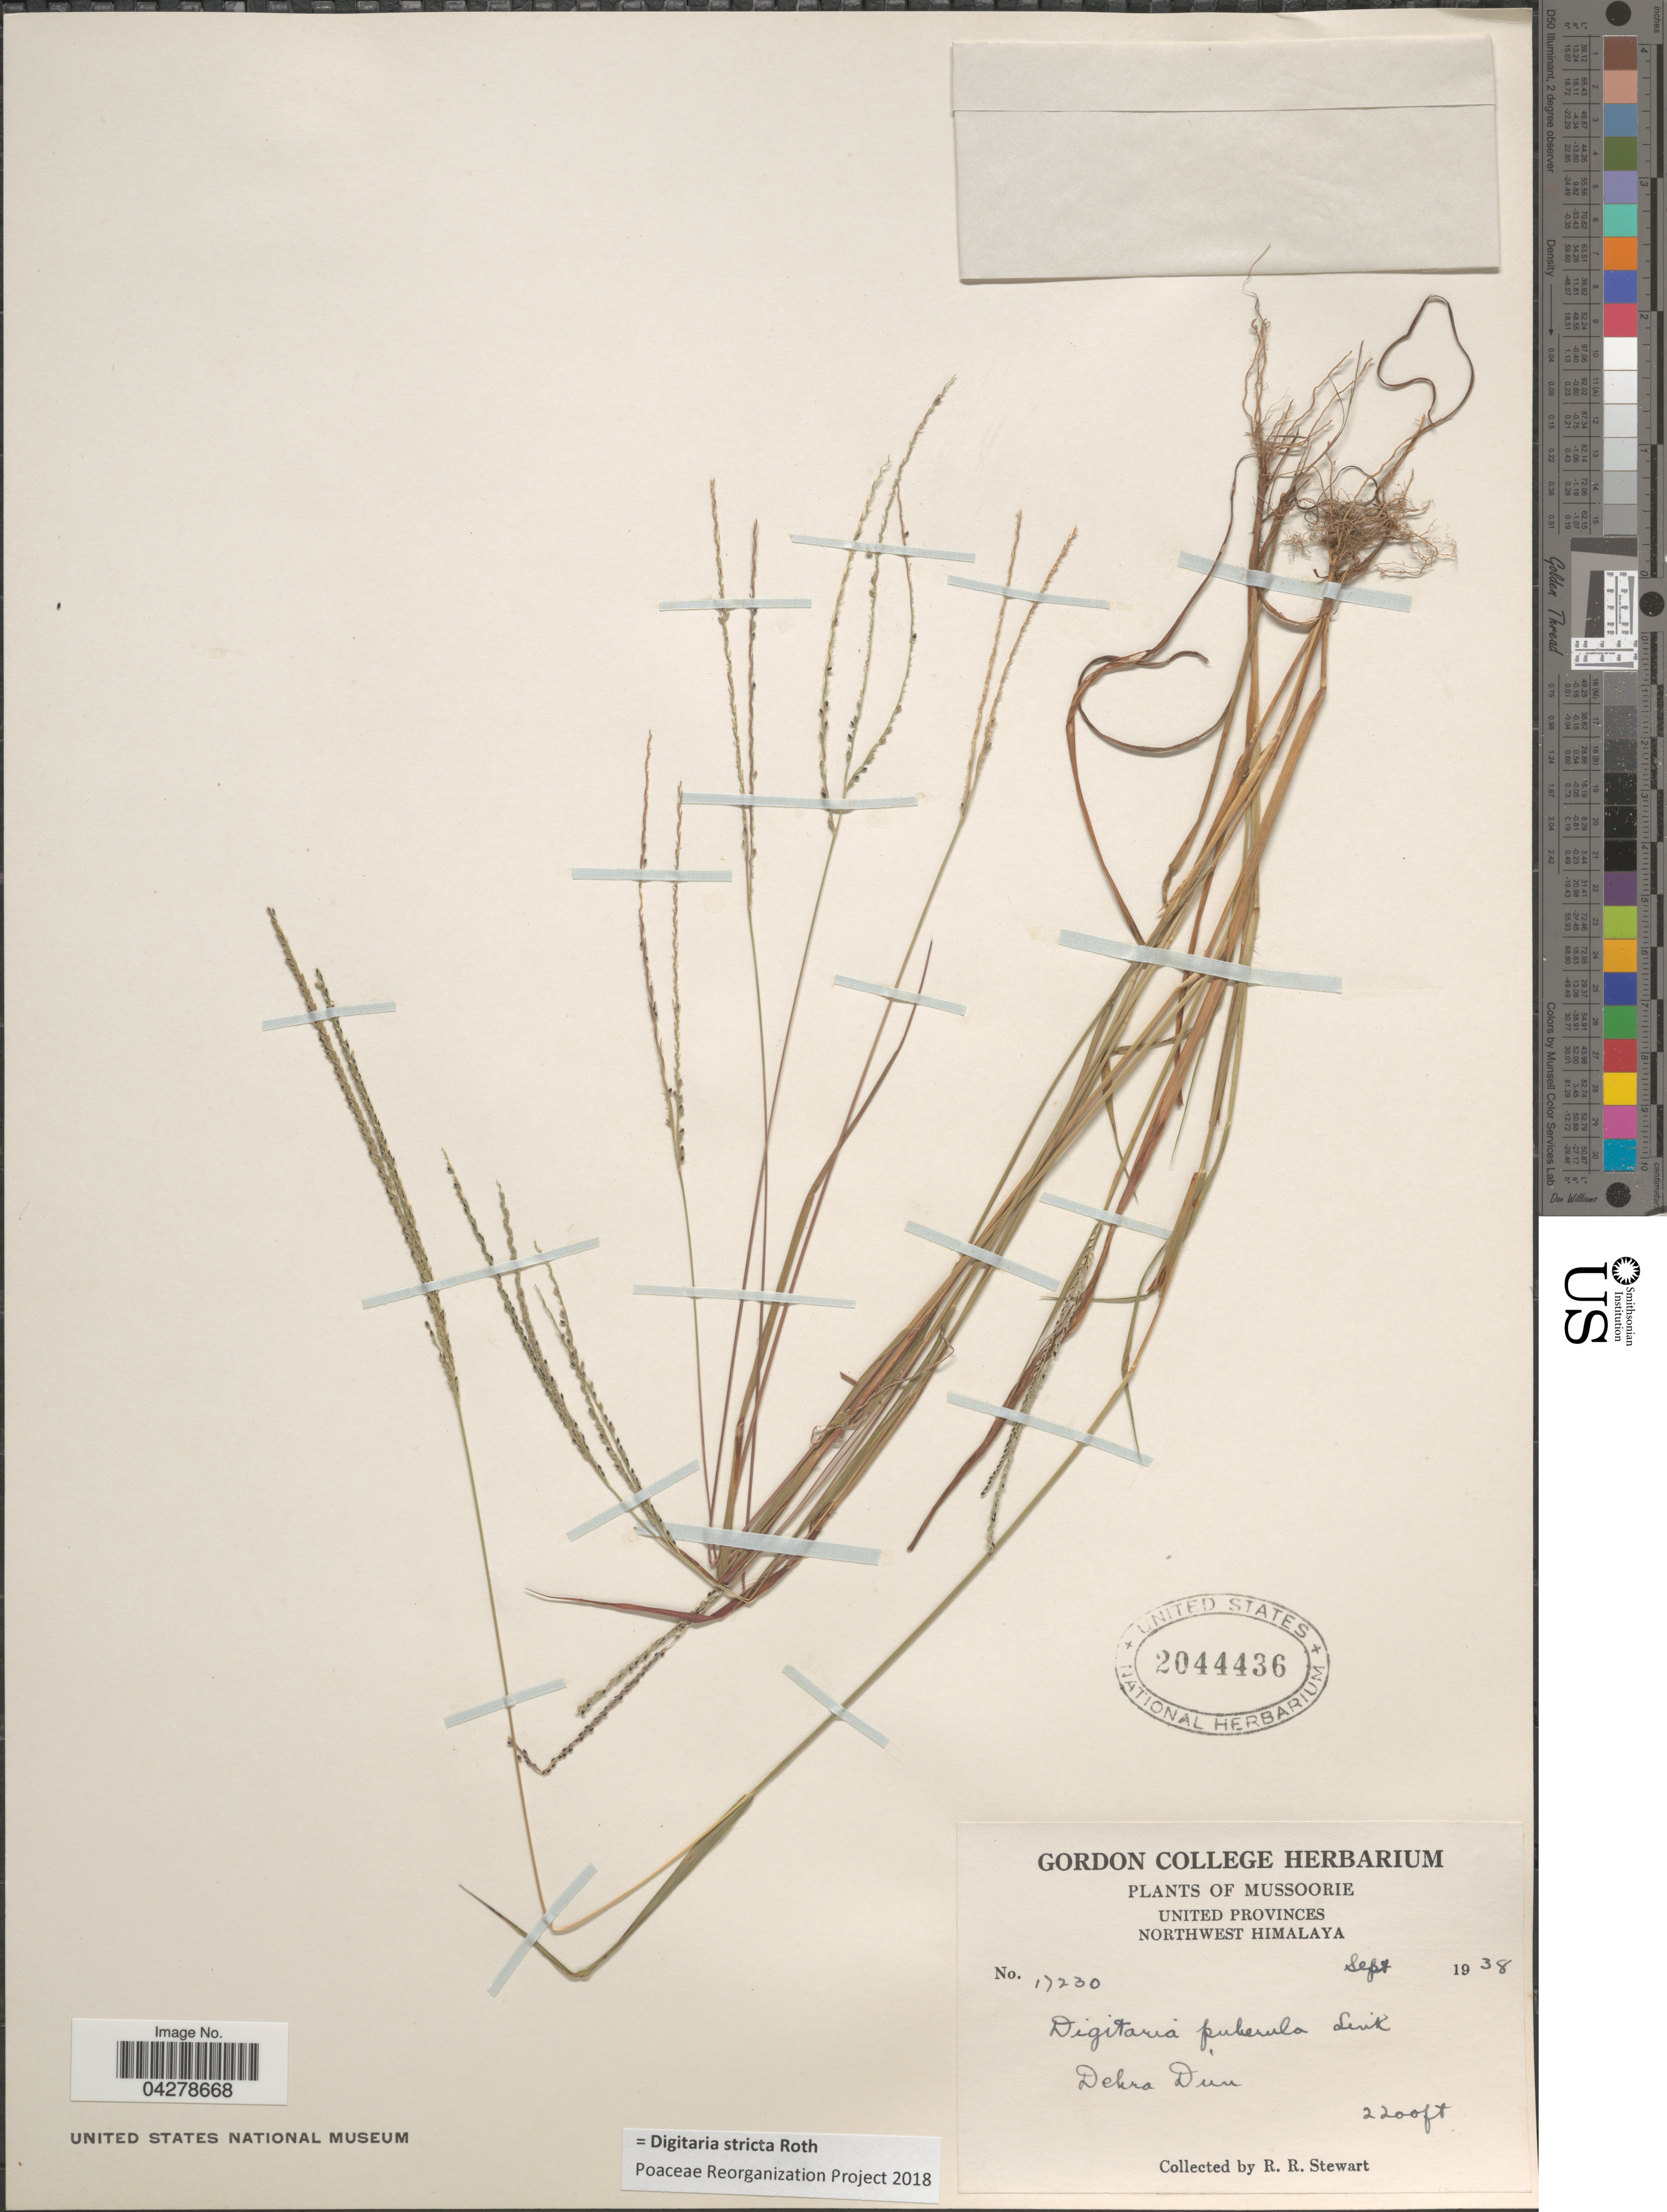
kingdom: Plantae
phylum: Tracheophyta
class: Liliopsida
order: Poales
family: Poaceae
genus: Digitaria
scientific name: Digitaria stricta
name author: Roth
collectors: R. Steward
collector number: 17230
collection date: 1938-09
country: India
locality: Mussoorie. United Provinces. Northwest Himalaya. Dehra Dun.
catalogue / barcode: US 2044436